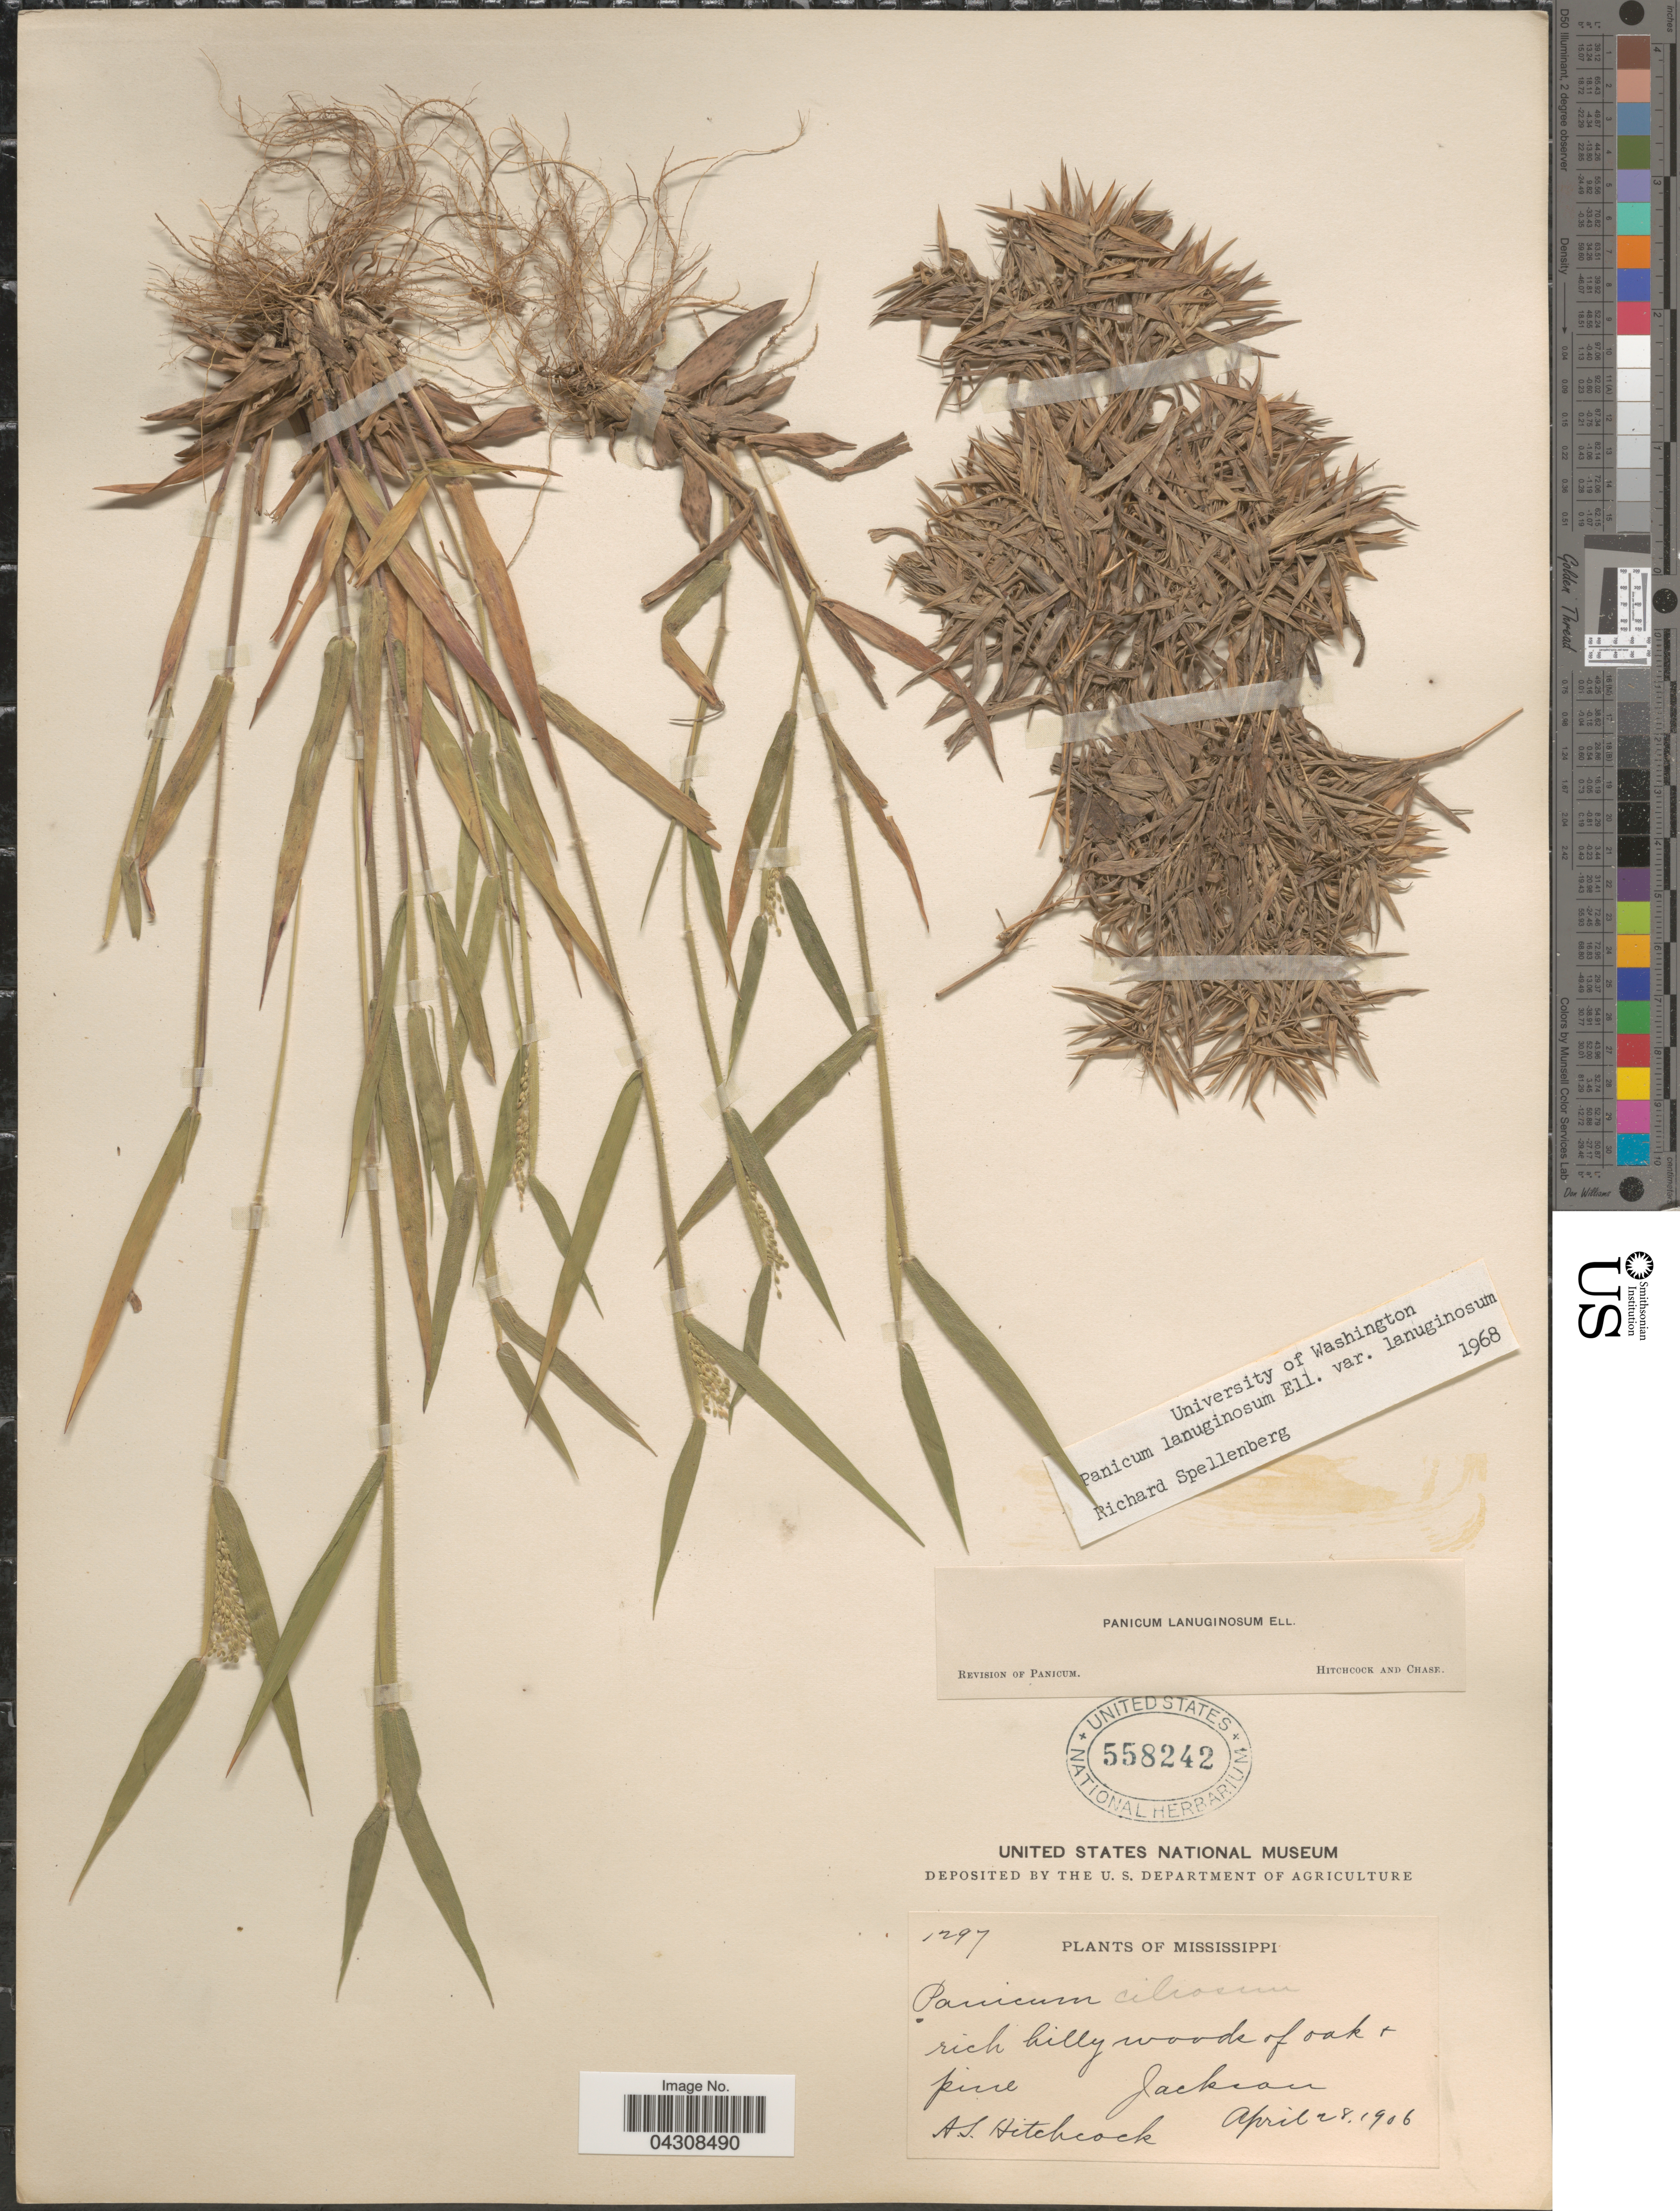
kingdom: Plantae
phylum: Tracheophyta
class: Liliopsida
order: Poales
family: Poaceae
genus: Dichanthelium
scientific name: Dichanthelium acuminatum var. acuminatum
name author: (Sw.) Gould & C.A. Clark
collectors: A. S. Hitchcock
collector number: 1297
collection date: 1906-04-28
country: United States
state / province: Mississippi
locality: Jackson.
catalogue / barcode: US 558242